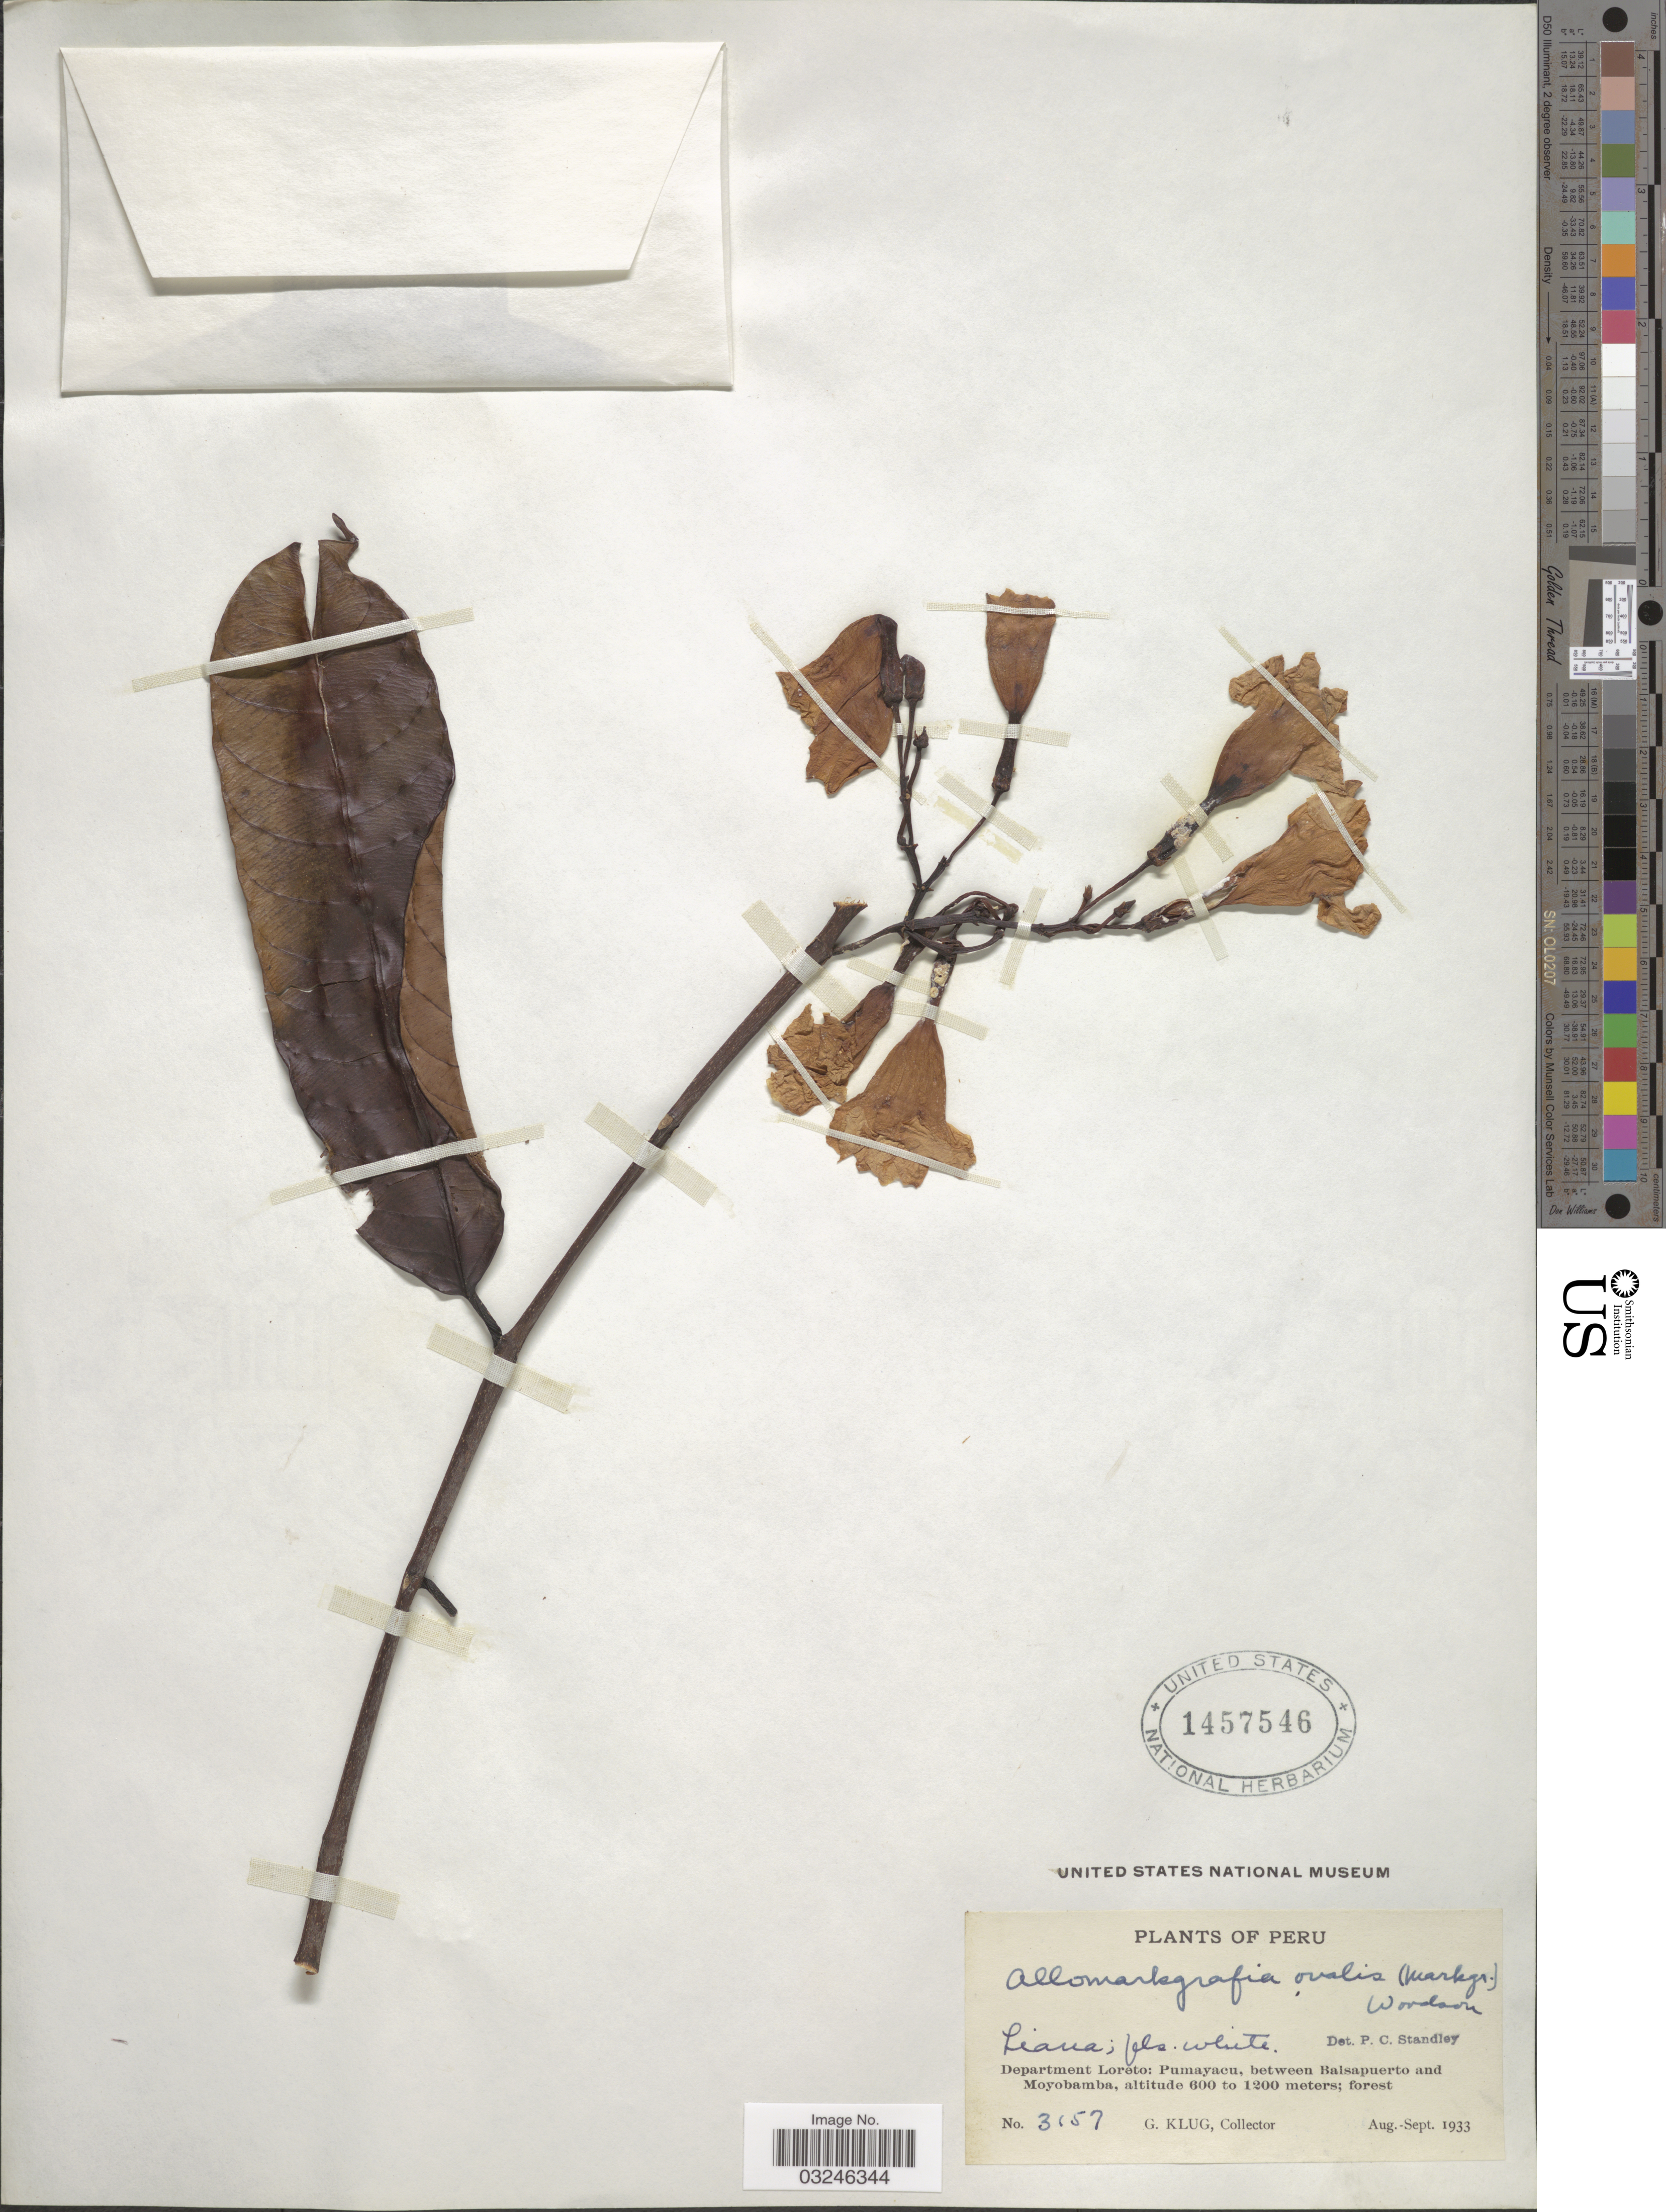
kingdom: Plantae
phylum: Tracheophyta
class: Magnoliopsida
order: Gentianales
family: Apocynaceae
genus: Allomarkgrafia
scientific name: Allomarkgrafia ovalis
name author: Woodson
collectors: G. Klug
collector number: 3157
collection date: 1933-08/1933-09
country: Peru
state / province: Loreto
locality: Department Loreto: Pumayacu, between Balsapuerto and Moyobamba.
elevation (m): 600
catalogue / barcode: US 1457546